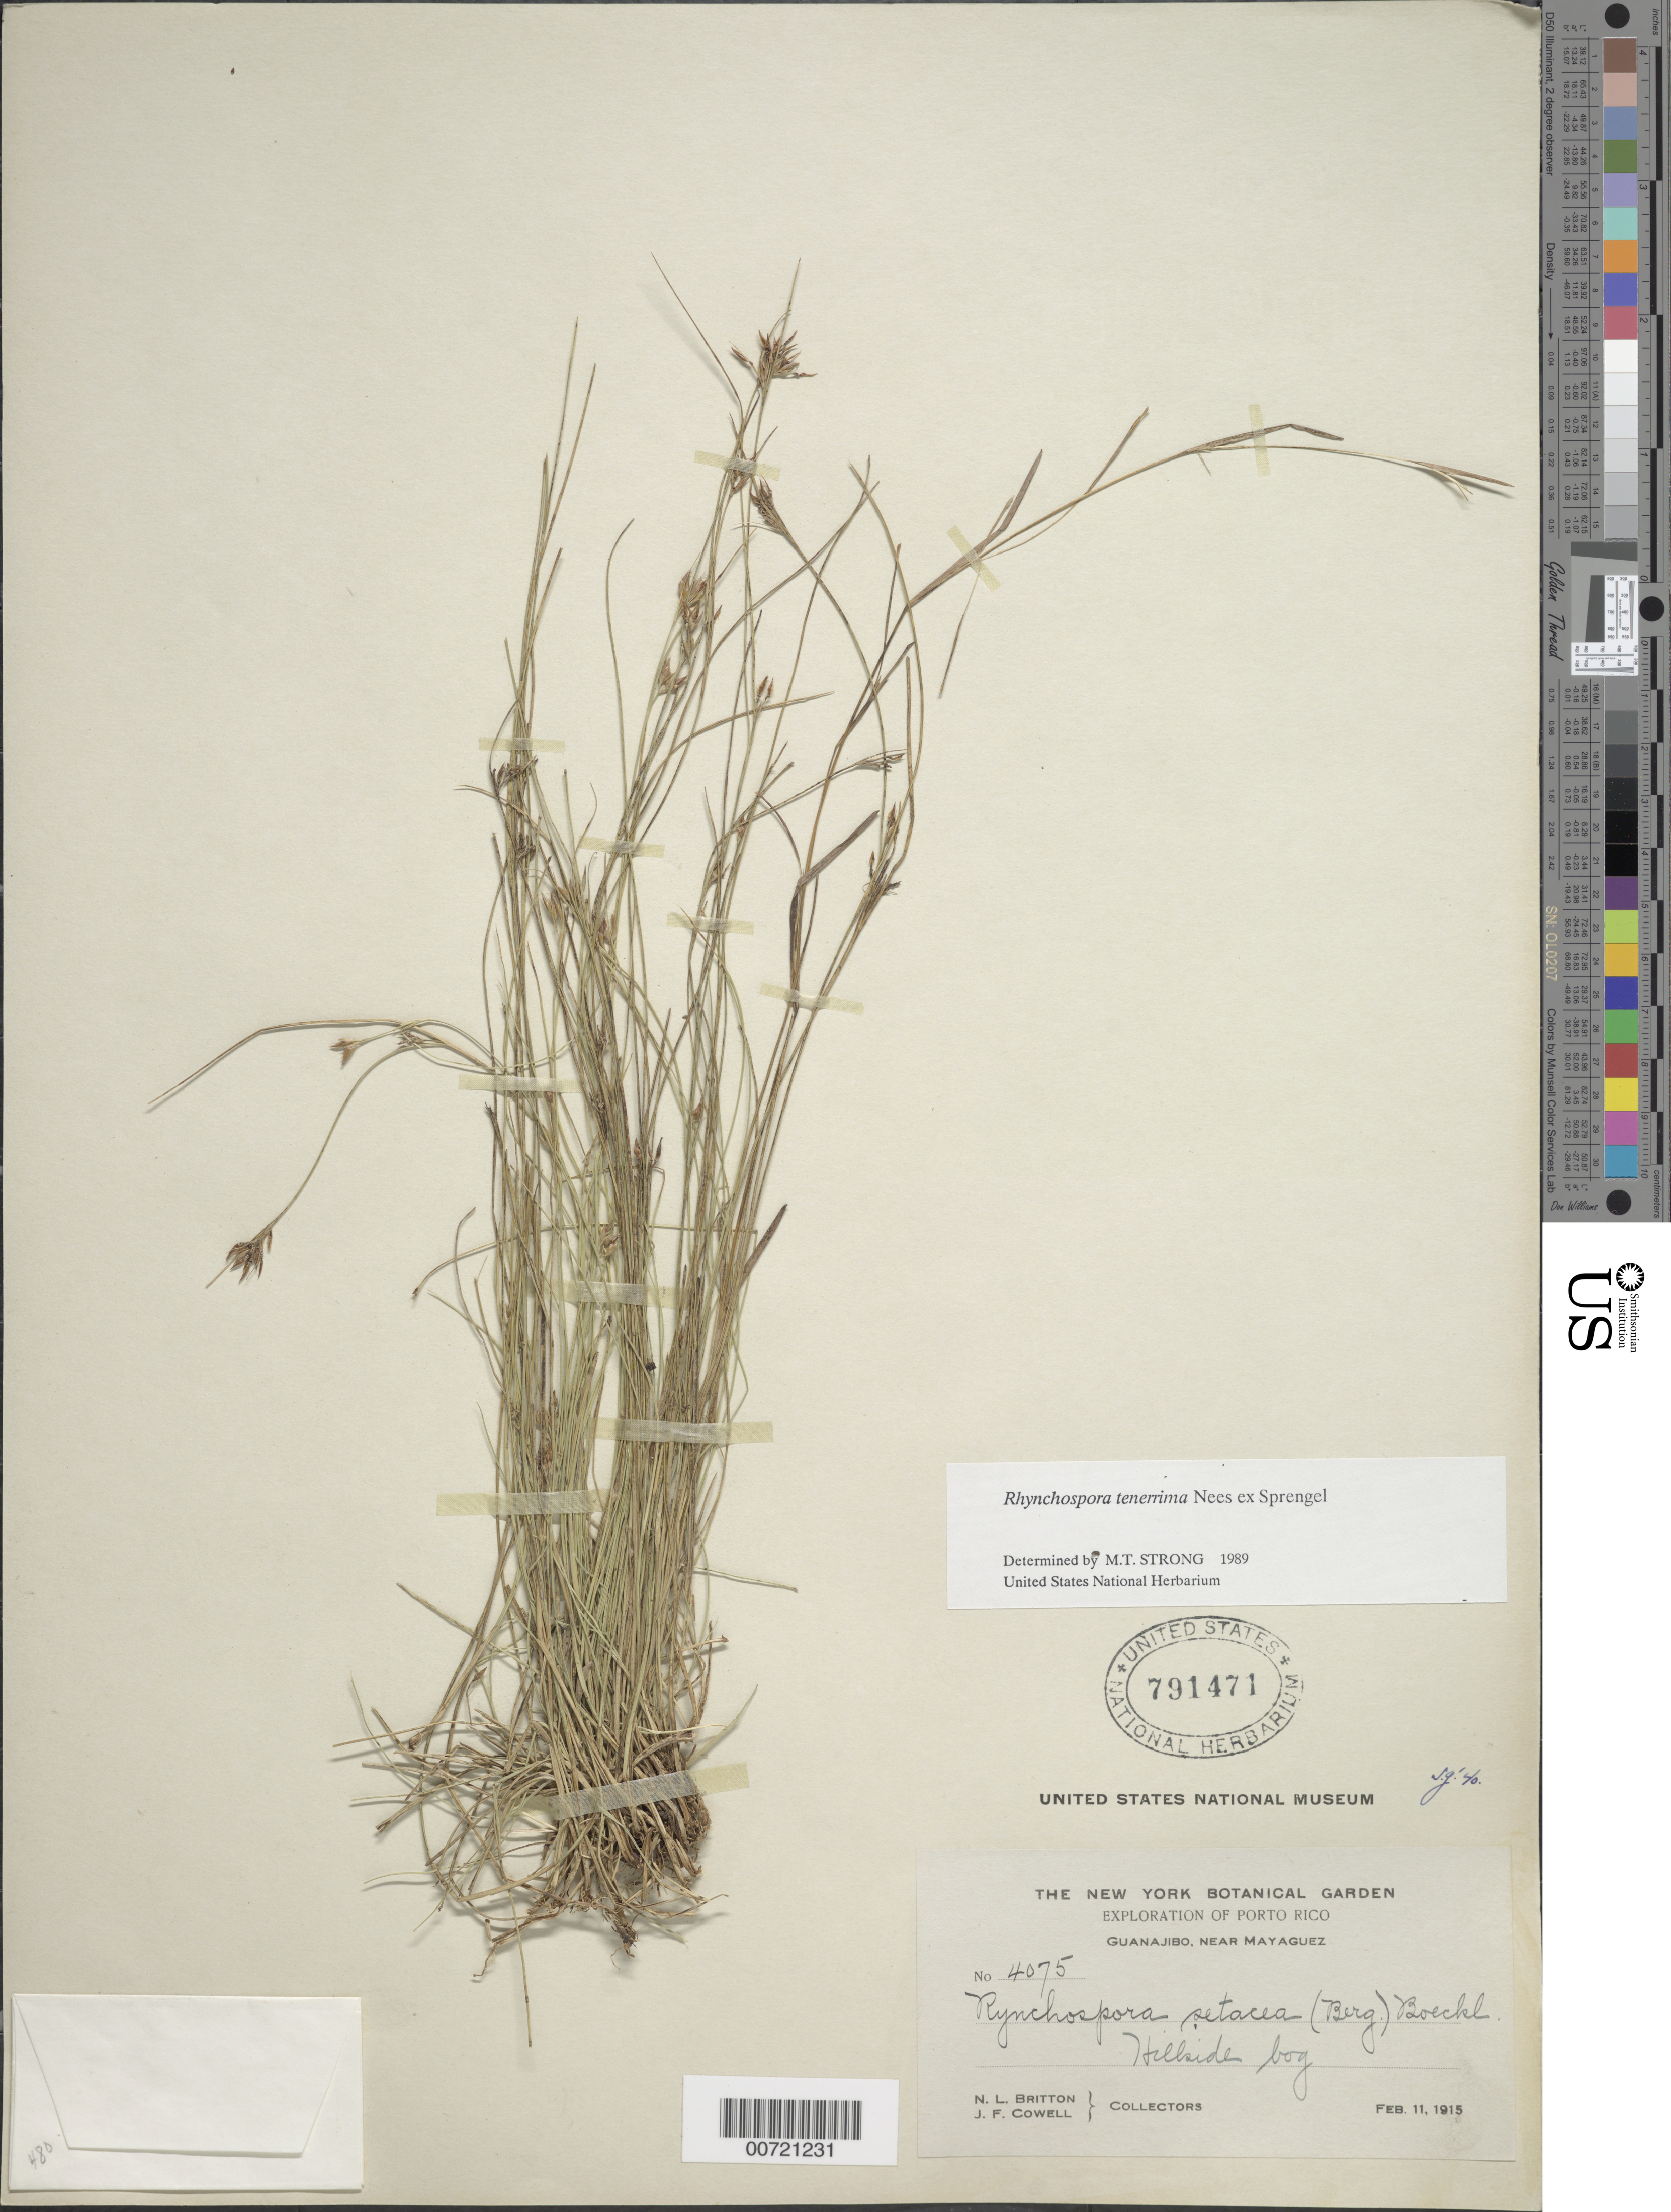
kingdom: Plantae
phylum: Tracheophyta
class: Liliopsida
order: Poales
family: Cyperaceae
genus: Rhynchospora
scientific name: Rhynchospora tenerrima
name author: Nees ex Spreng.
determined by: Strong, M. T., (US), Smithsonian Institution - National Museum of Natural History (UNITED STATES)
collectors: N. Britton & J. F. Cowell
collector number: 4075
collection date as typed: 11 Feb 1915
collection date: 1915-02-11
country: Puerto Rico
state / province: Mayagüez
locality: Guanajibo, near Mayaguez.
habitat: Hillside bog.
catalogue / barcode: US 791471